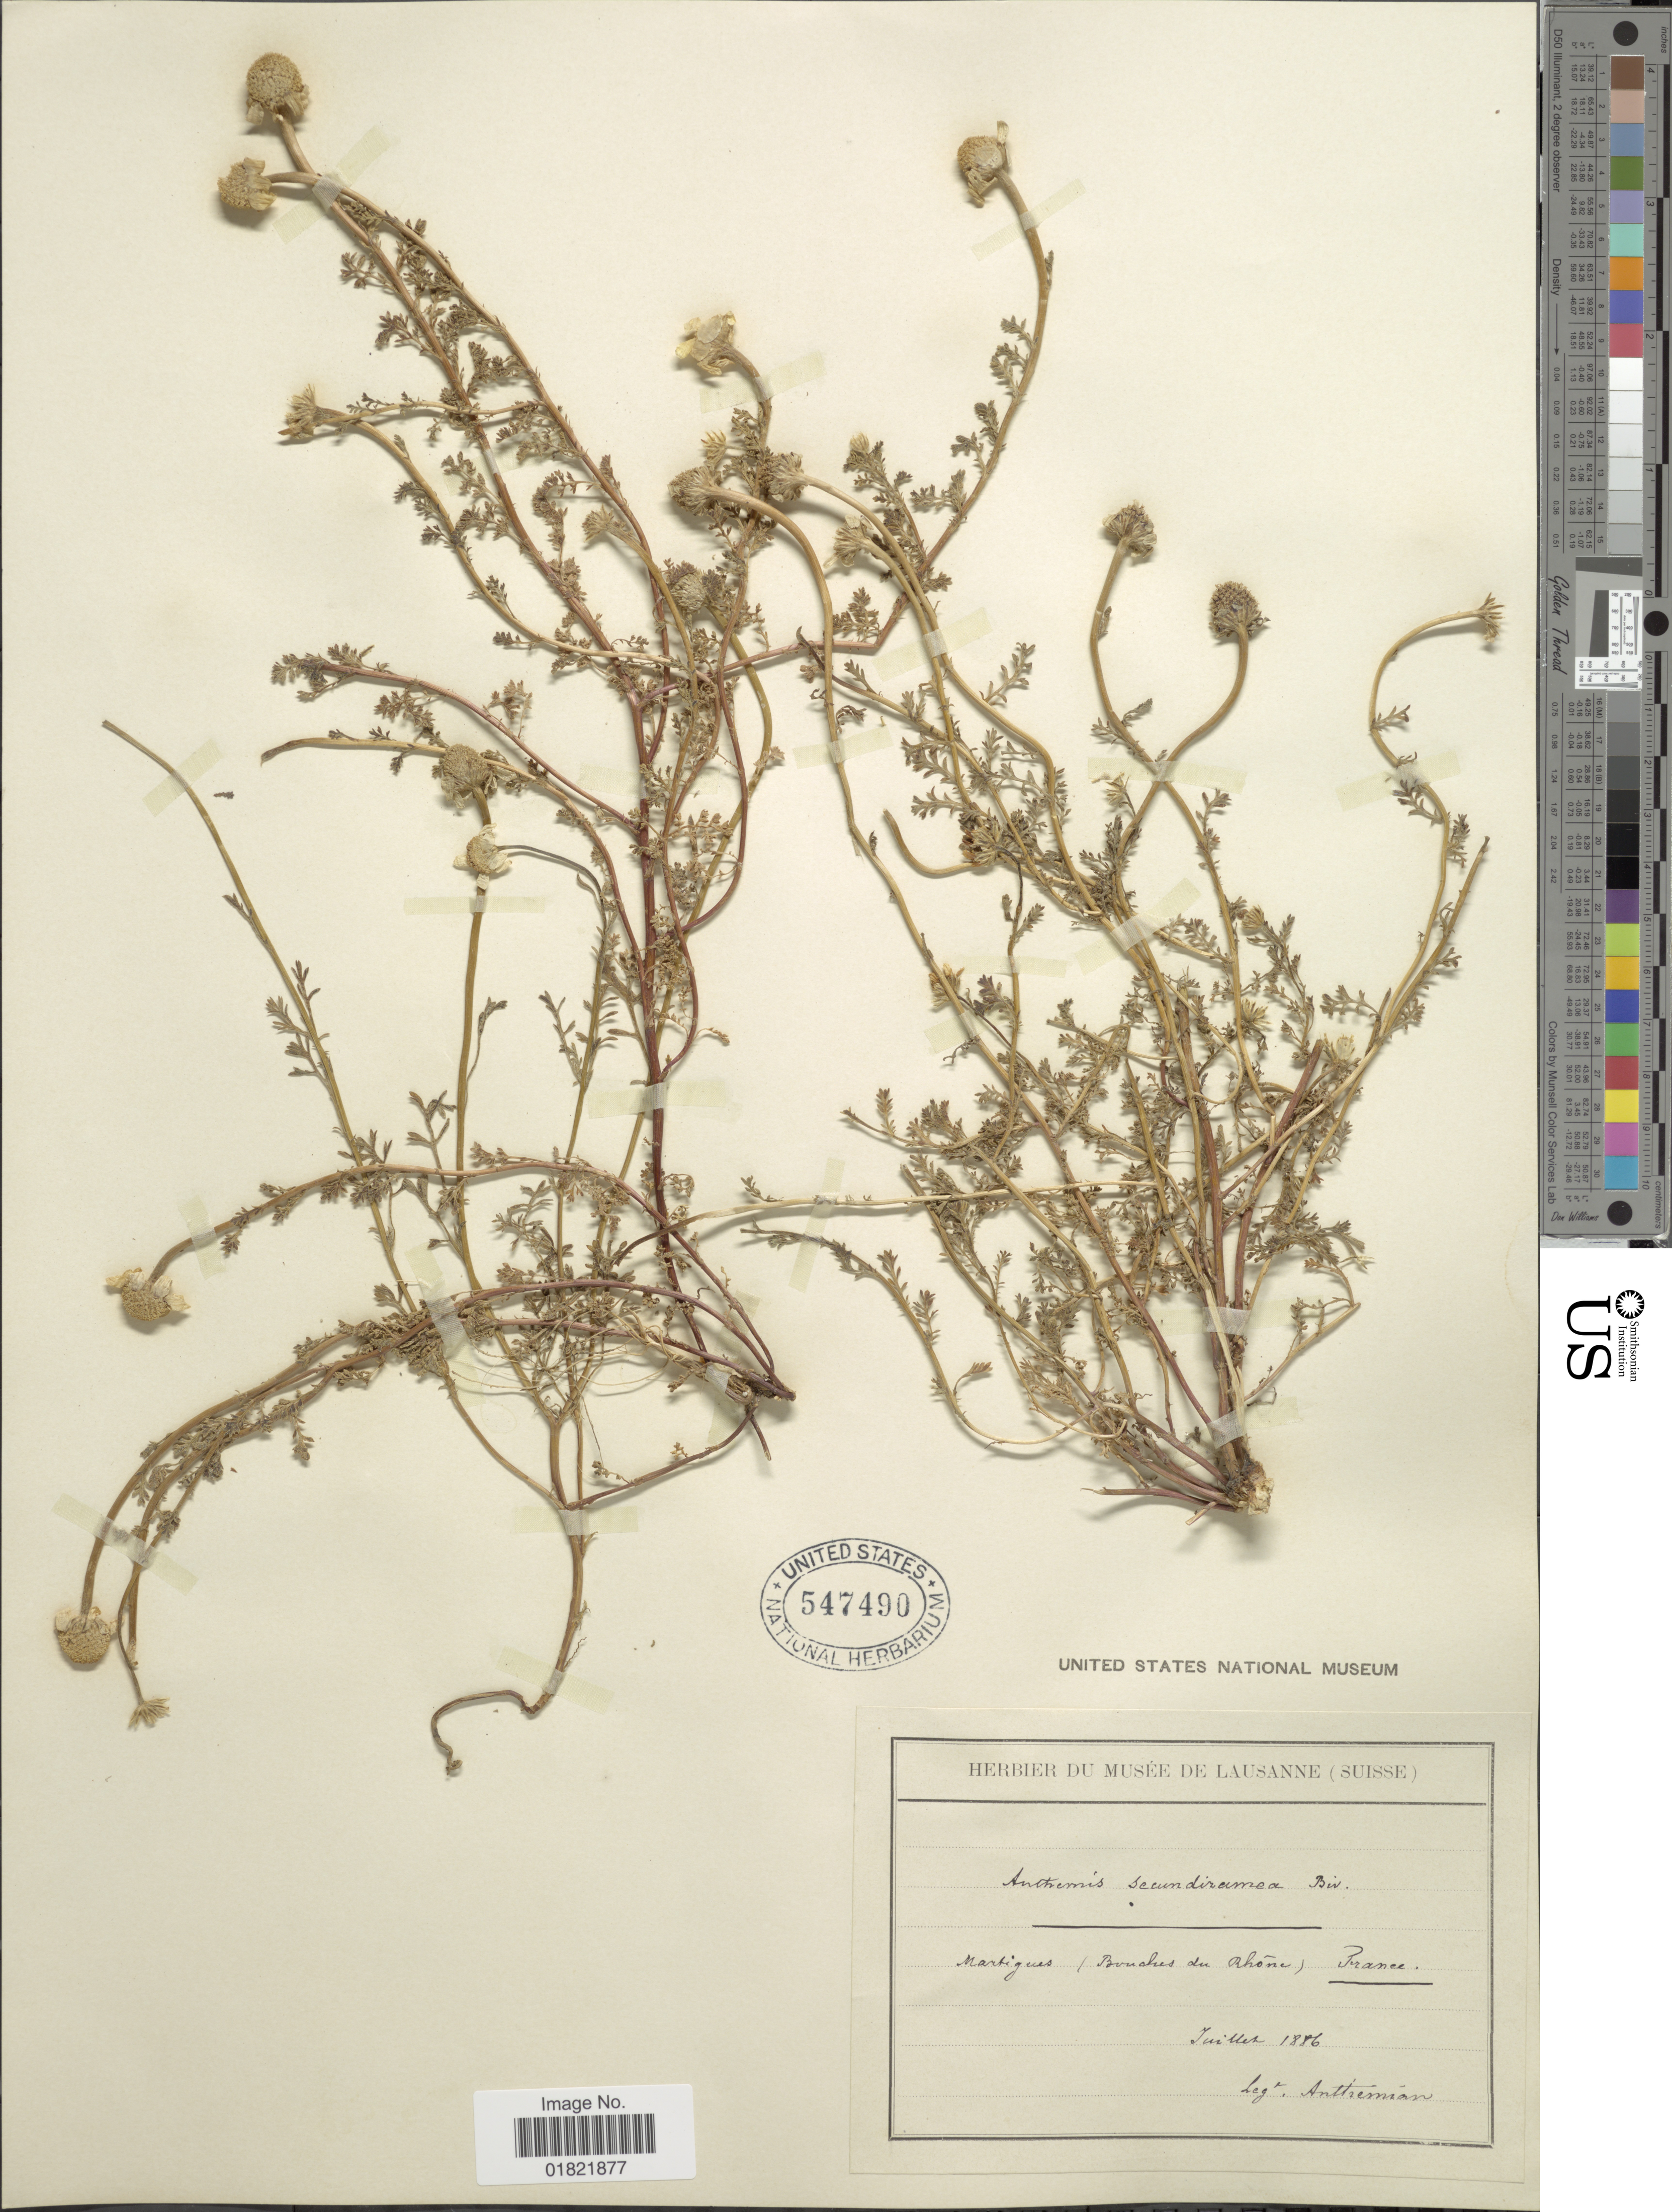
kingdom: Plantae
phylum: Tracheophyta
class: Magnoliopsida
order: Asterales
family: Asteraceae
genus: Anthemis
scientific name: Anthemis secundiramea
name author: Biv.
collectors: Anttiemian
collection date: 1886-07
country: France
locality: Martigues (Bouches du Ahone)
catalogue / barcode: US 547490